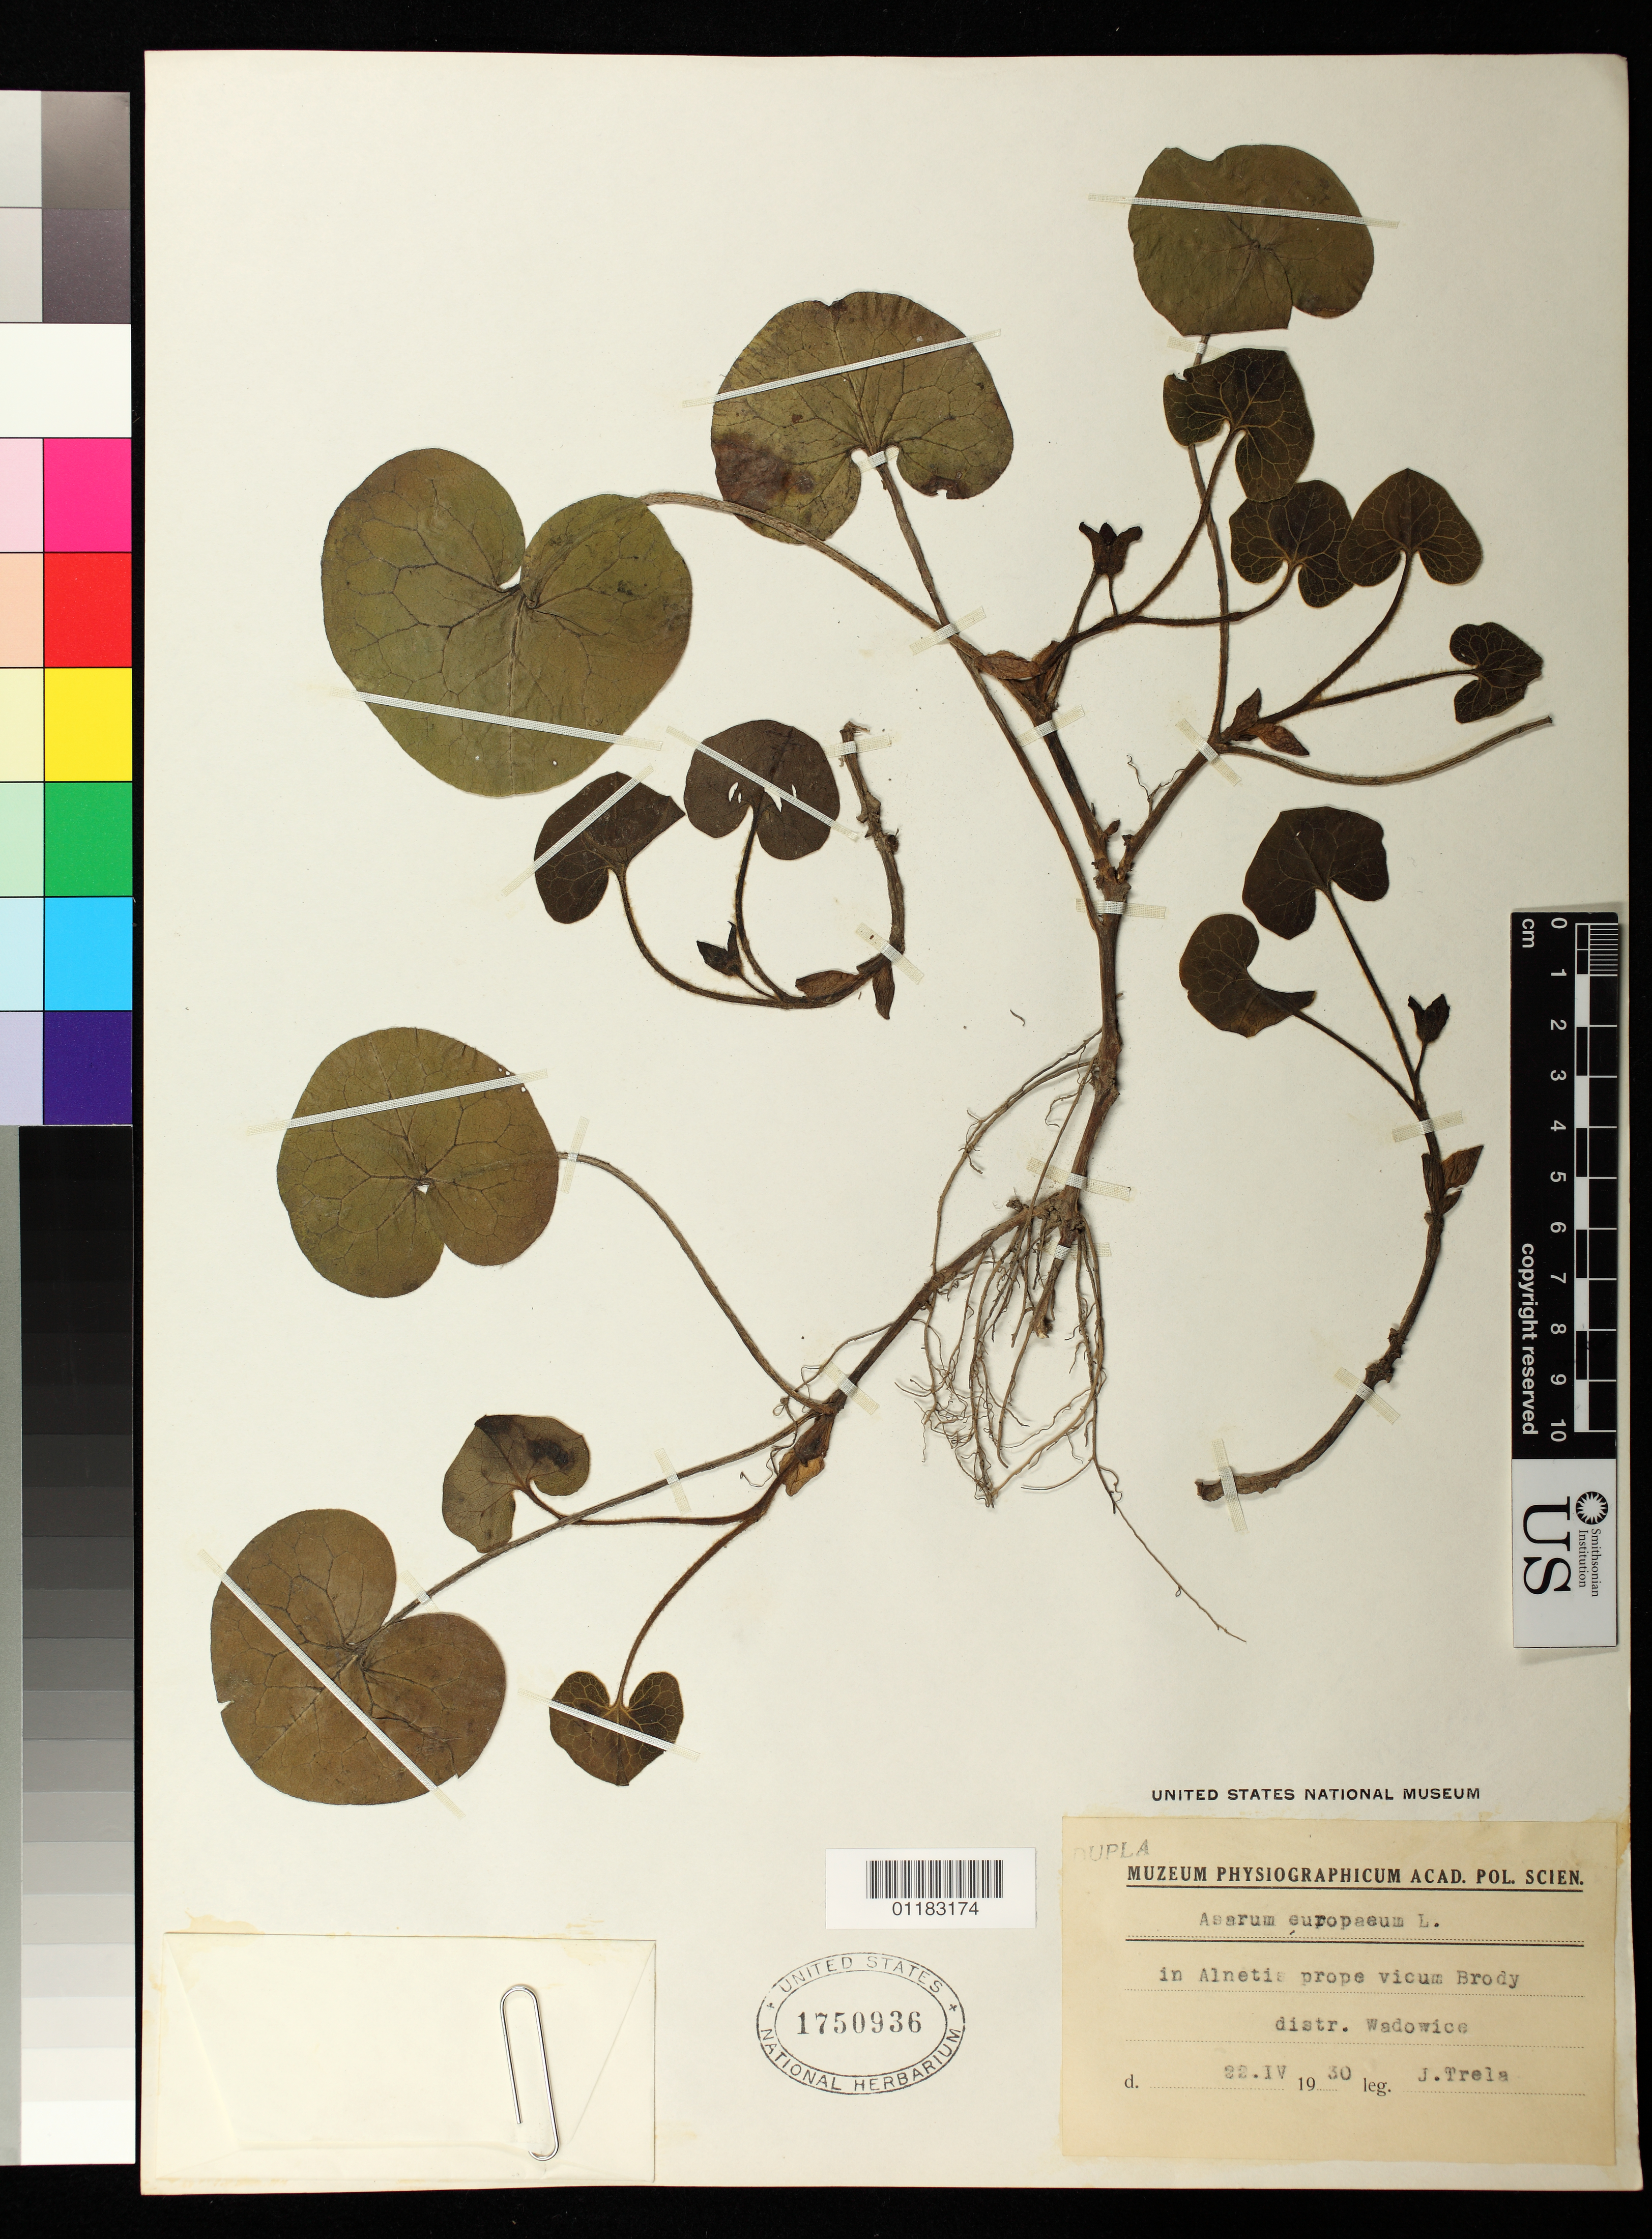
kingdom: Plantae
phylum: Tracheophyta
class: Magnoliopsida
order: Piperales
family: Aristolochiaceae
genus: Asarum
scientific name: Asarum europaeum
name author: L.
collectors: J. Trela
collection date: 1930-04-28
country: Poland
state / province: Malopolskie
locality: Brody, district Wadowice.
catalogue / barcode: US 1750936